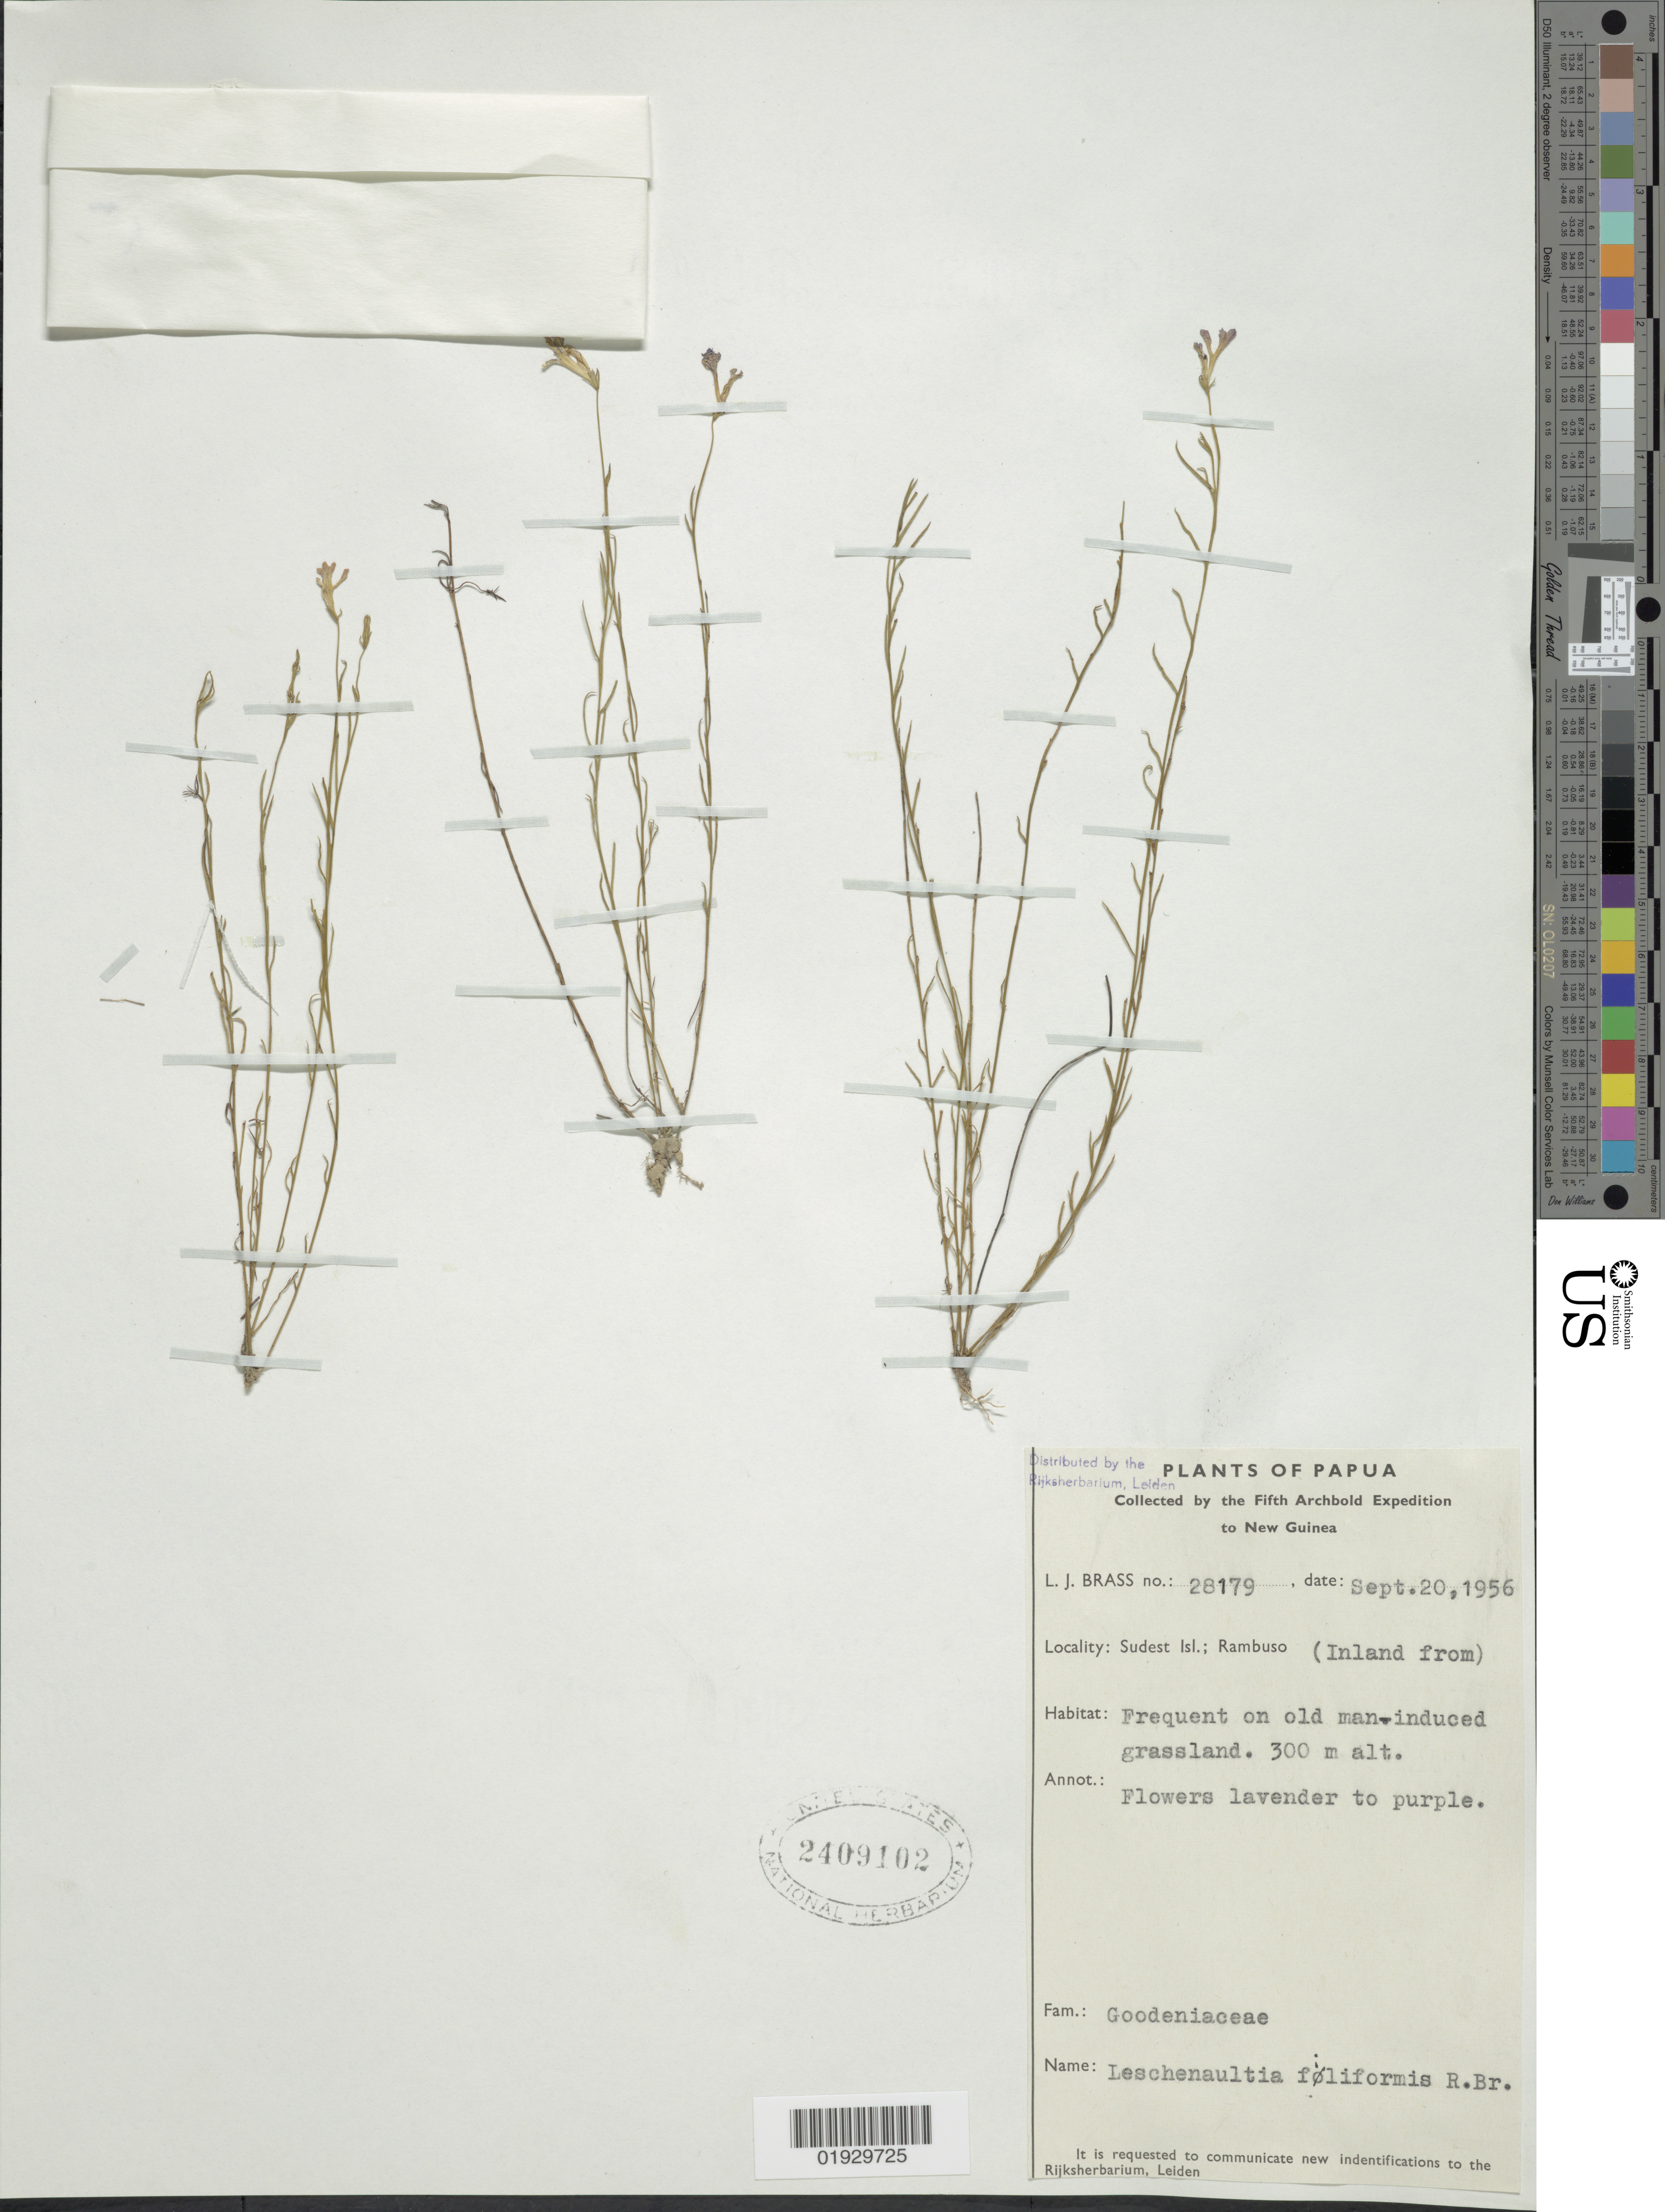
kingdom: Plantae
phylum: Tracheophyta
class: Magnoliopsida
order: Asterales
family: Goodeniaceae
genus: Leschenaultia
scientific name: Leschenaultia filiformis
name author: R. Br.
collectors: L. J. Brass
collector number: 28179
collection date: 1956-09-20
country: Papua New Guinea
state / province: Milne Bay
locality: Sudest Isl.; Rambuso (Inland from).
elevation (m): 300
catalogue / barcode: US 2409102